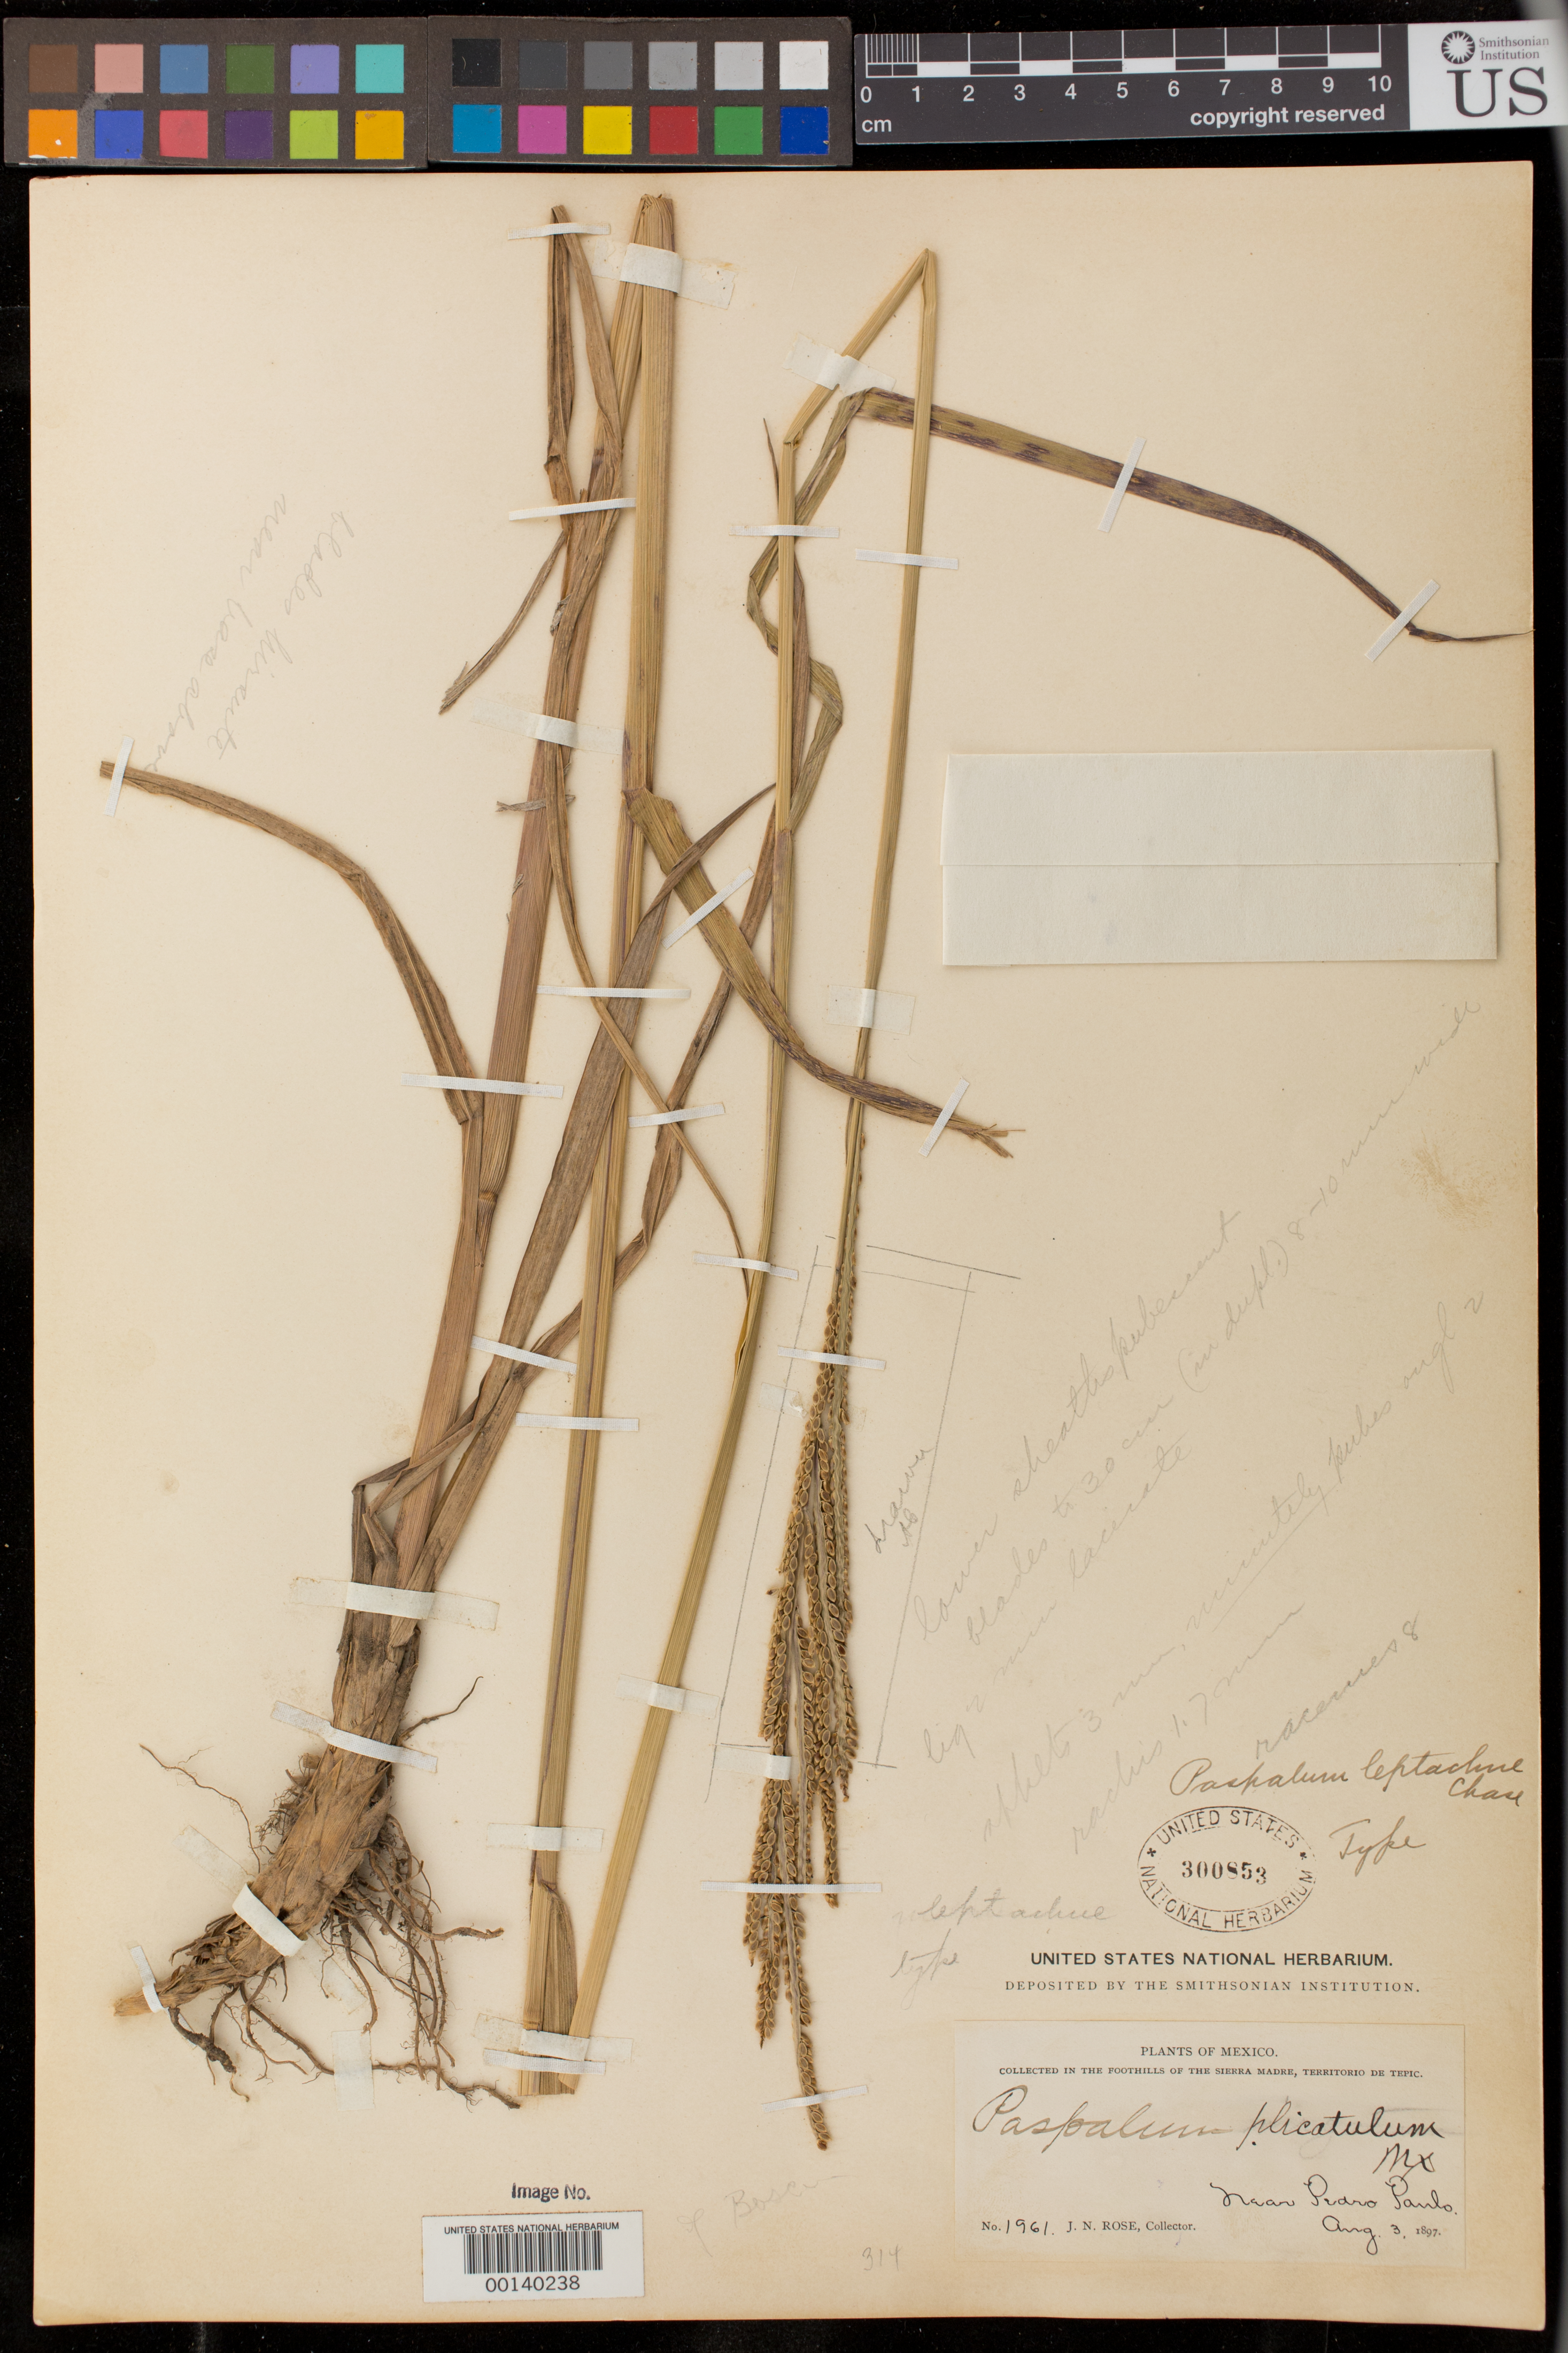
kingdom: Plantae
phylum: Tracheophyta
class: Liliopsida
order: Poales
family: Poaceae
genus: Paspalum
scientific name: Paspalum leptachne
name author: Chase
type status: Holotype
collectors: J. N. Rose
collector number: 1961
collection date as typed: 03 Aug 1897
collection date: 1897-08-03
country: Mexico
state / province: Nayarit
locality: Near Pedro Pablo, foothills of Sierra Madre.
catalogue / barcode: US 300853